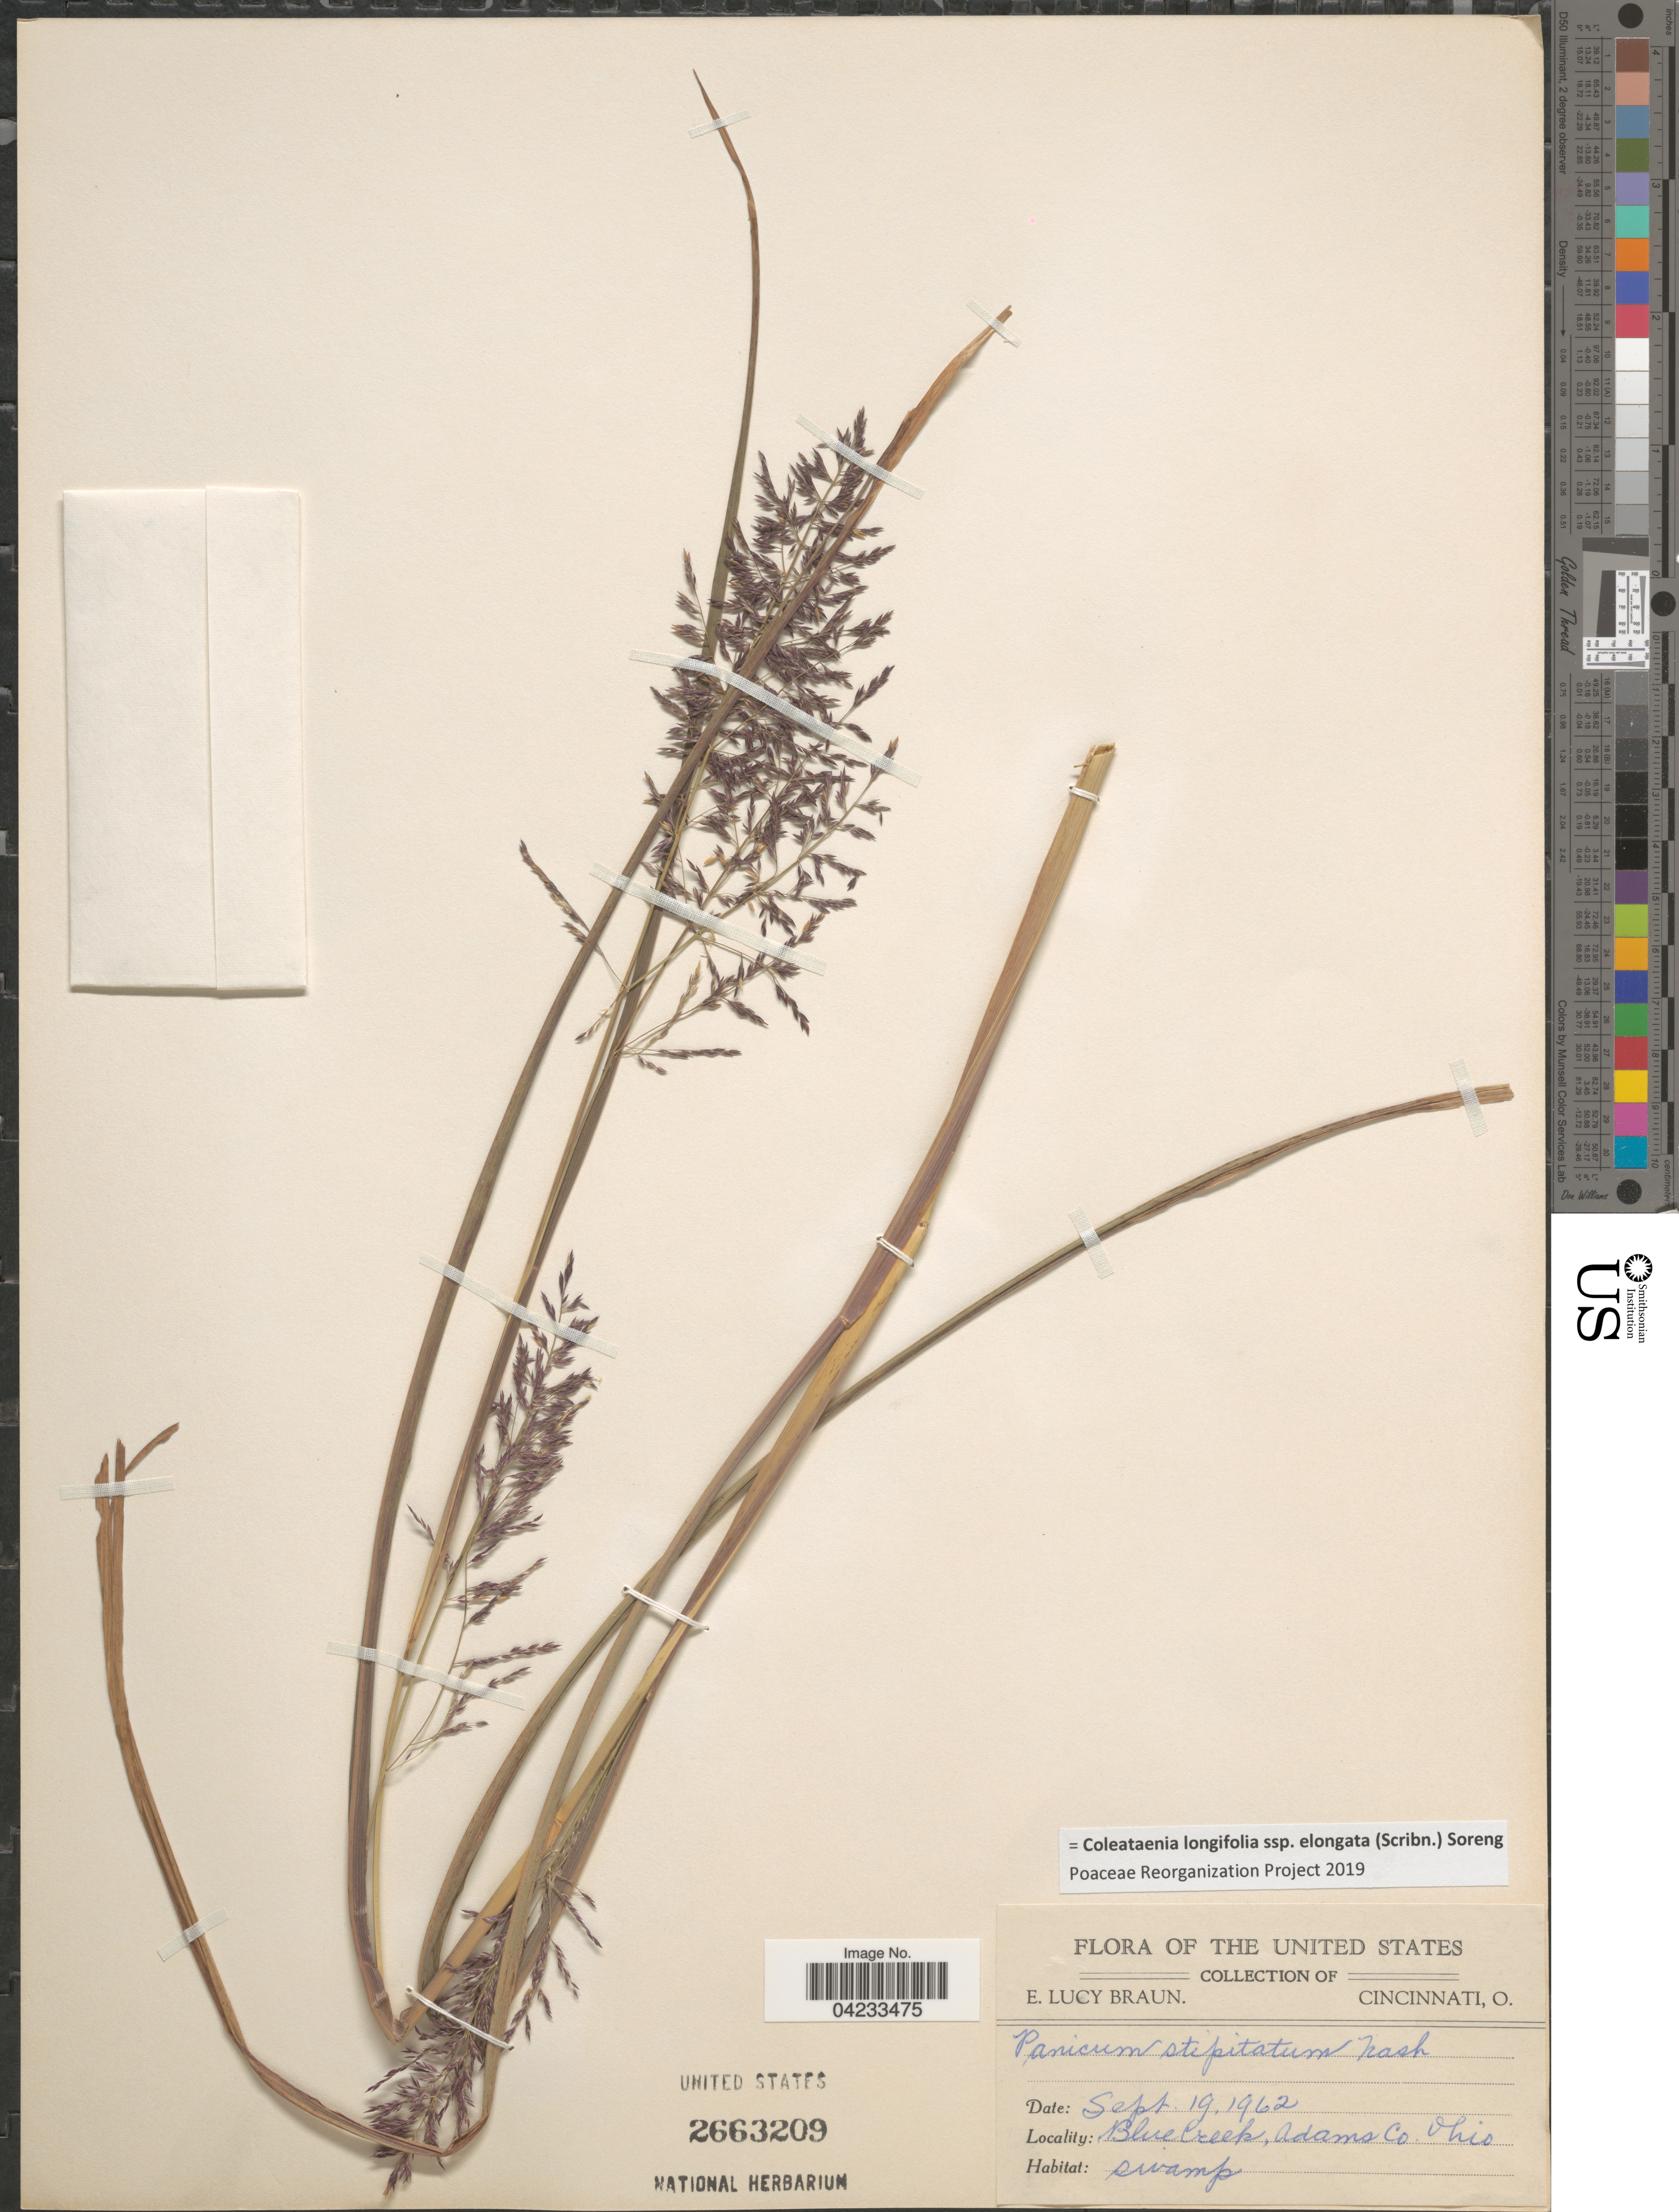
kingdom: Plantae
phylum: Tracheophyta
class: Liliopsida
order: Poales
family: Poaceae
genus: Coleataenia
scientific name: Coleataenia longifolia subsp. elongata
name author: (Scribn.) Soreng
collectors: E. L. Braun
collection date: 1962-09-19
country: United States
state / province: Ohio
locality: Blue Creek, Adams Co.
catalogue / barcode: US 2663209